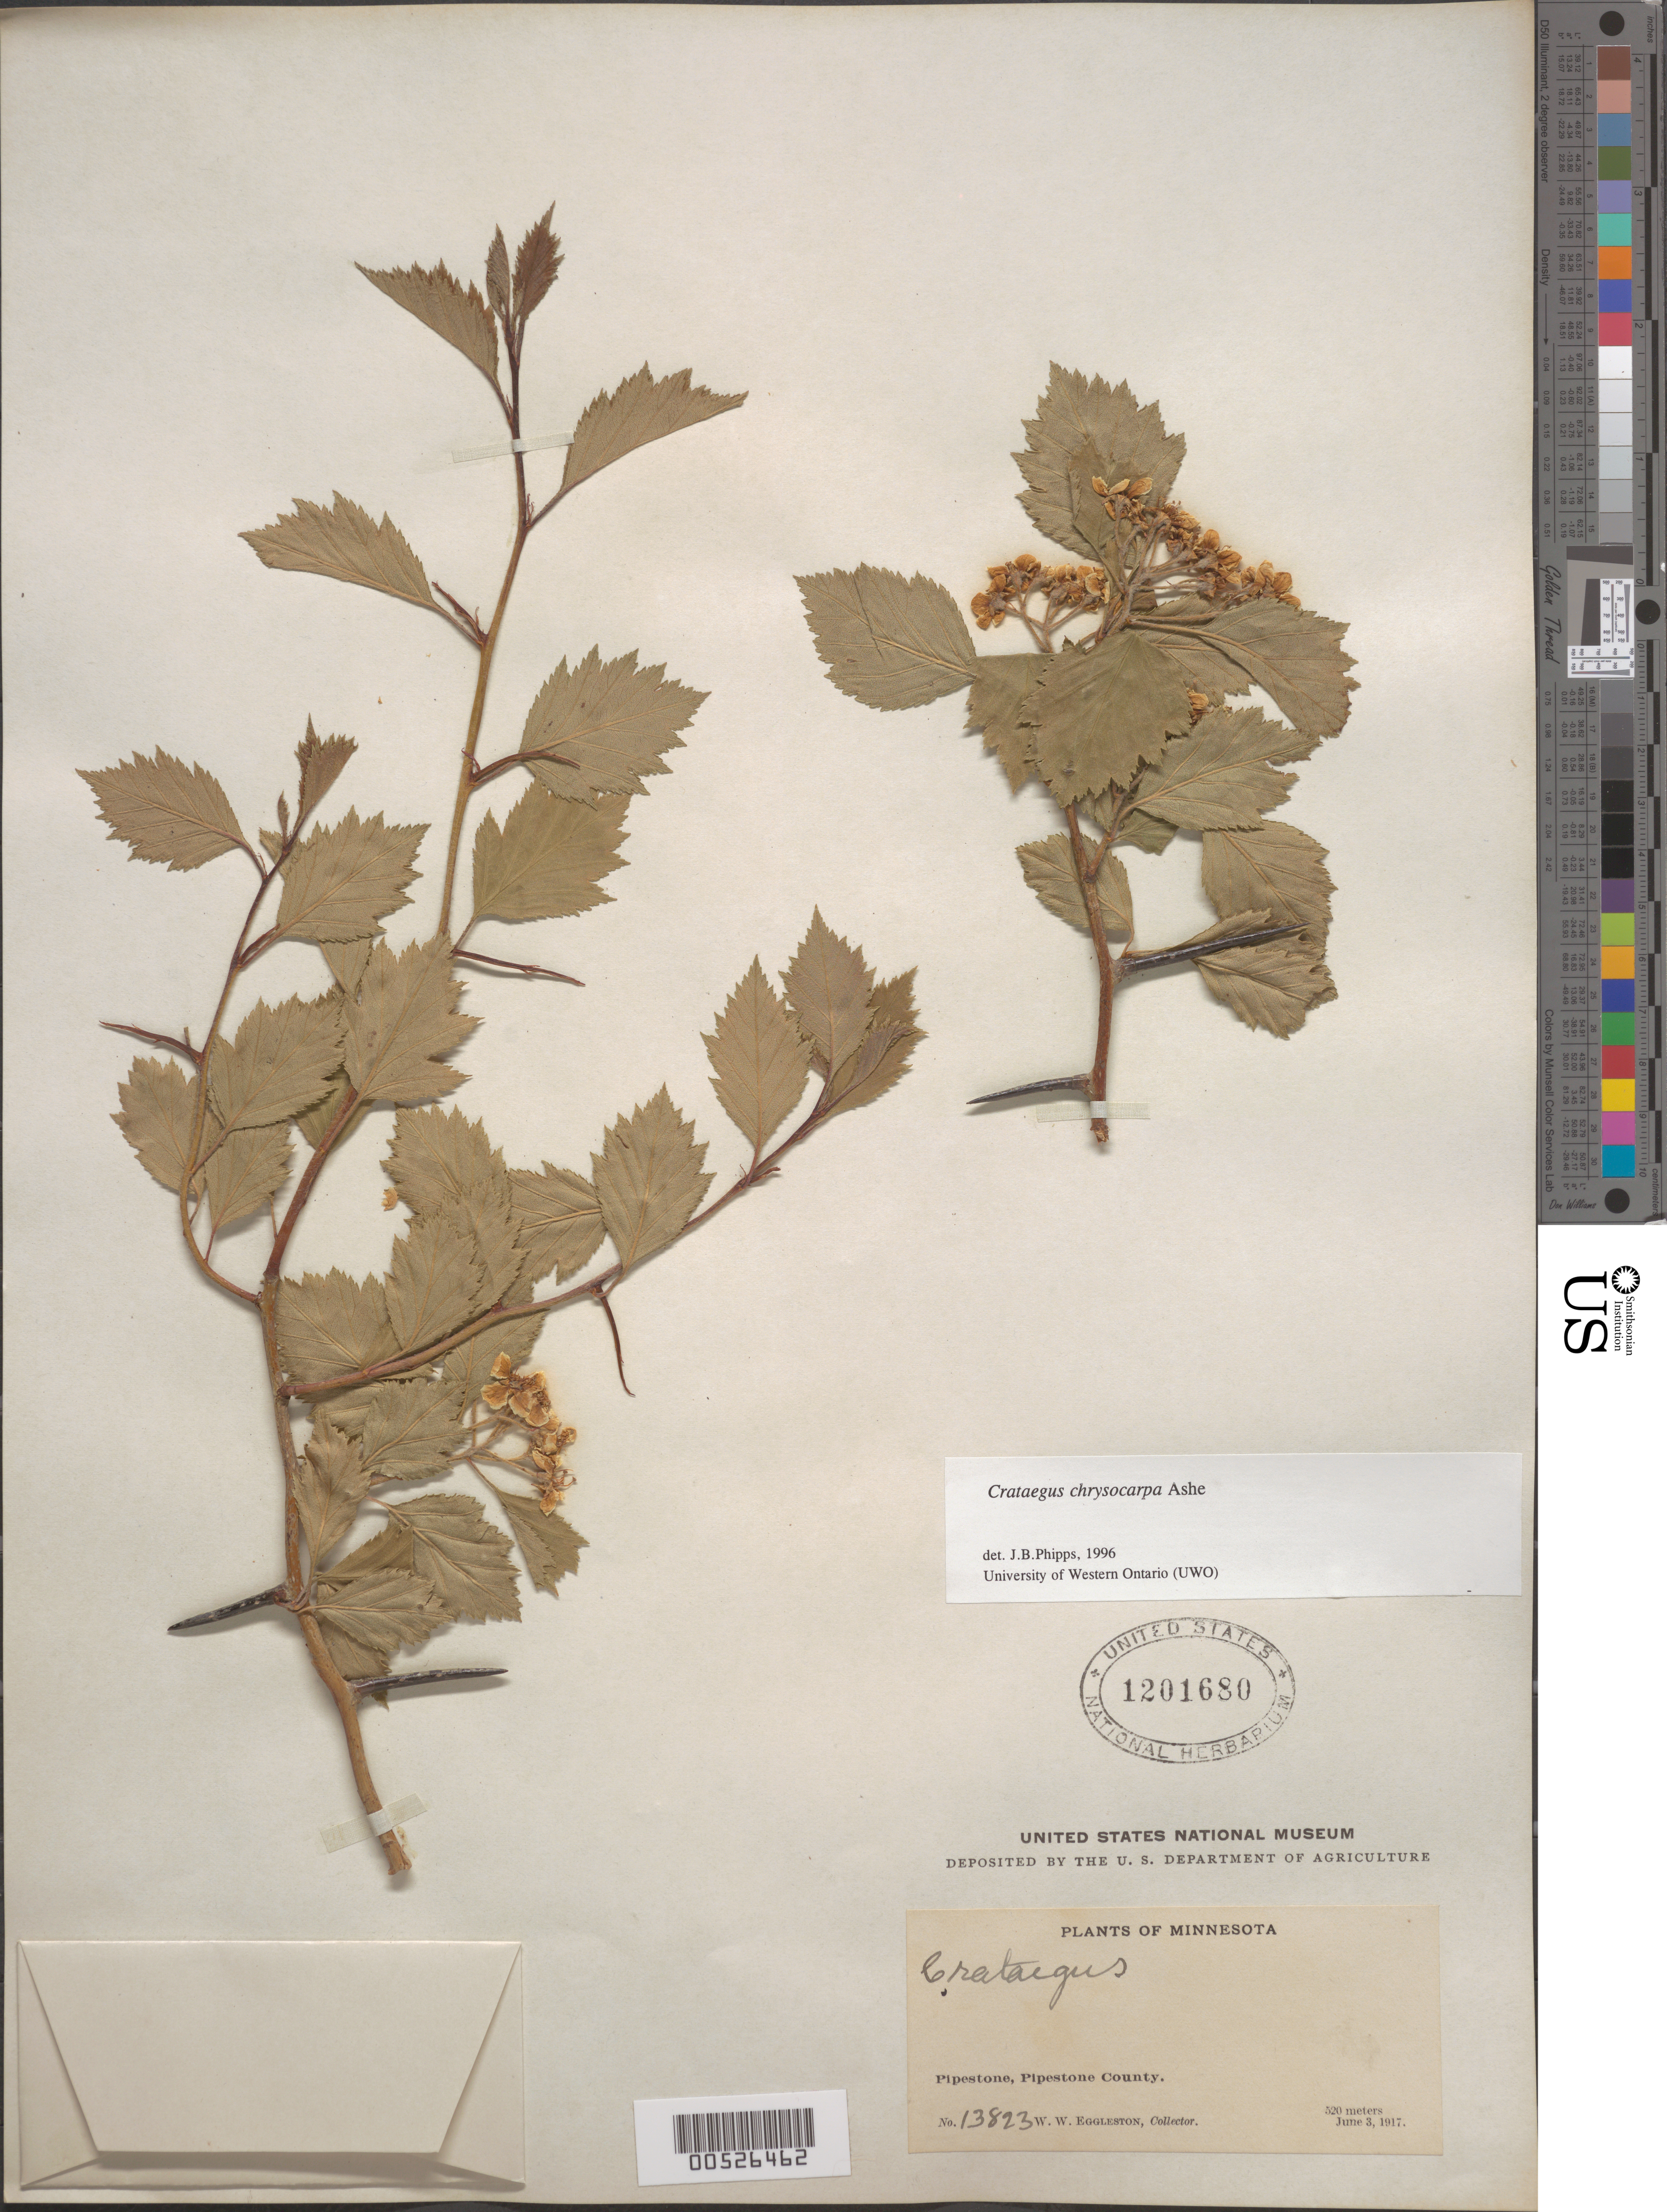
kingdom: Plantae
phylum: Tracheophyta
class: Magnoliopsida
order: Rosales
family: Rosaceae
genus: Crataegus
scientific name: Crataegus chrysocarpa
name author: Ashe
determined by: Phipps, James B., (UWO), University of Western Ontario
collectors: W. W. Eggleston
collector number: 13823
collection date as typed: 03 Jun 1917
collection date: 1917-06-03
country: United States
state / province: Minnesota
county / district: Pipestone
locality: Pipestone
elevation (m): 520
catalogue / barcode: US 1201680